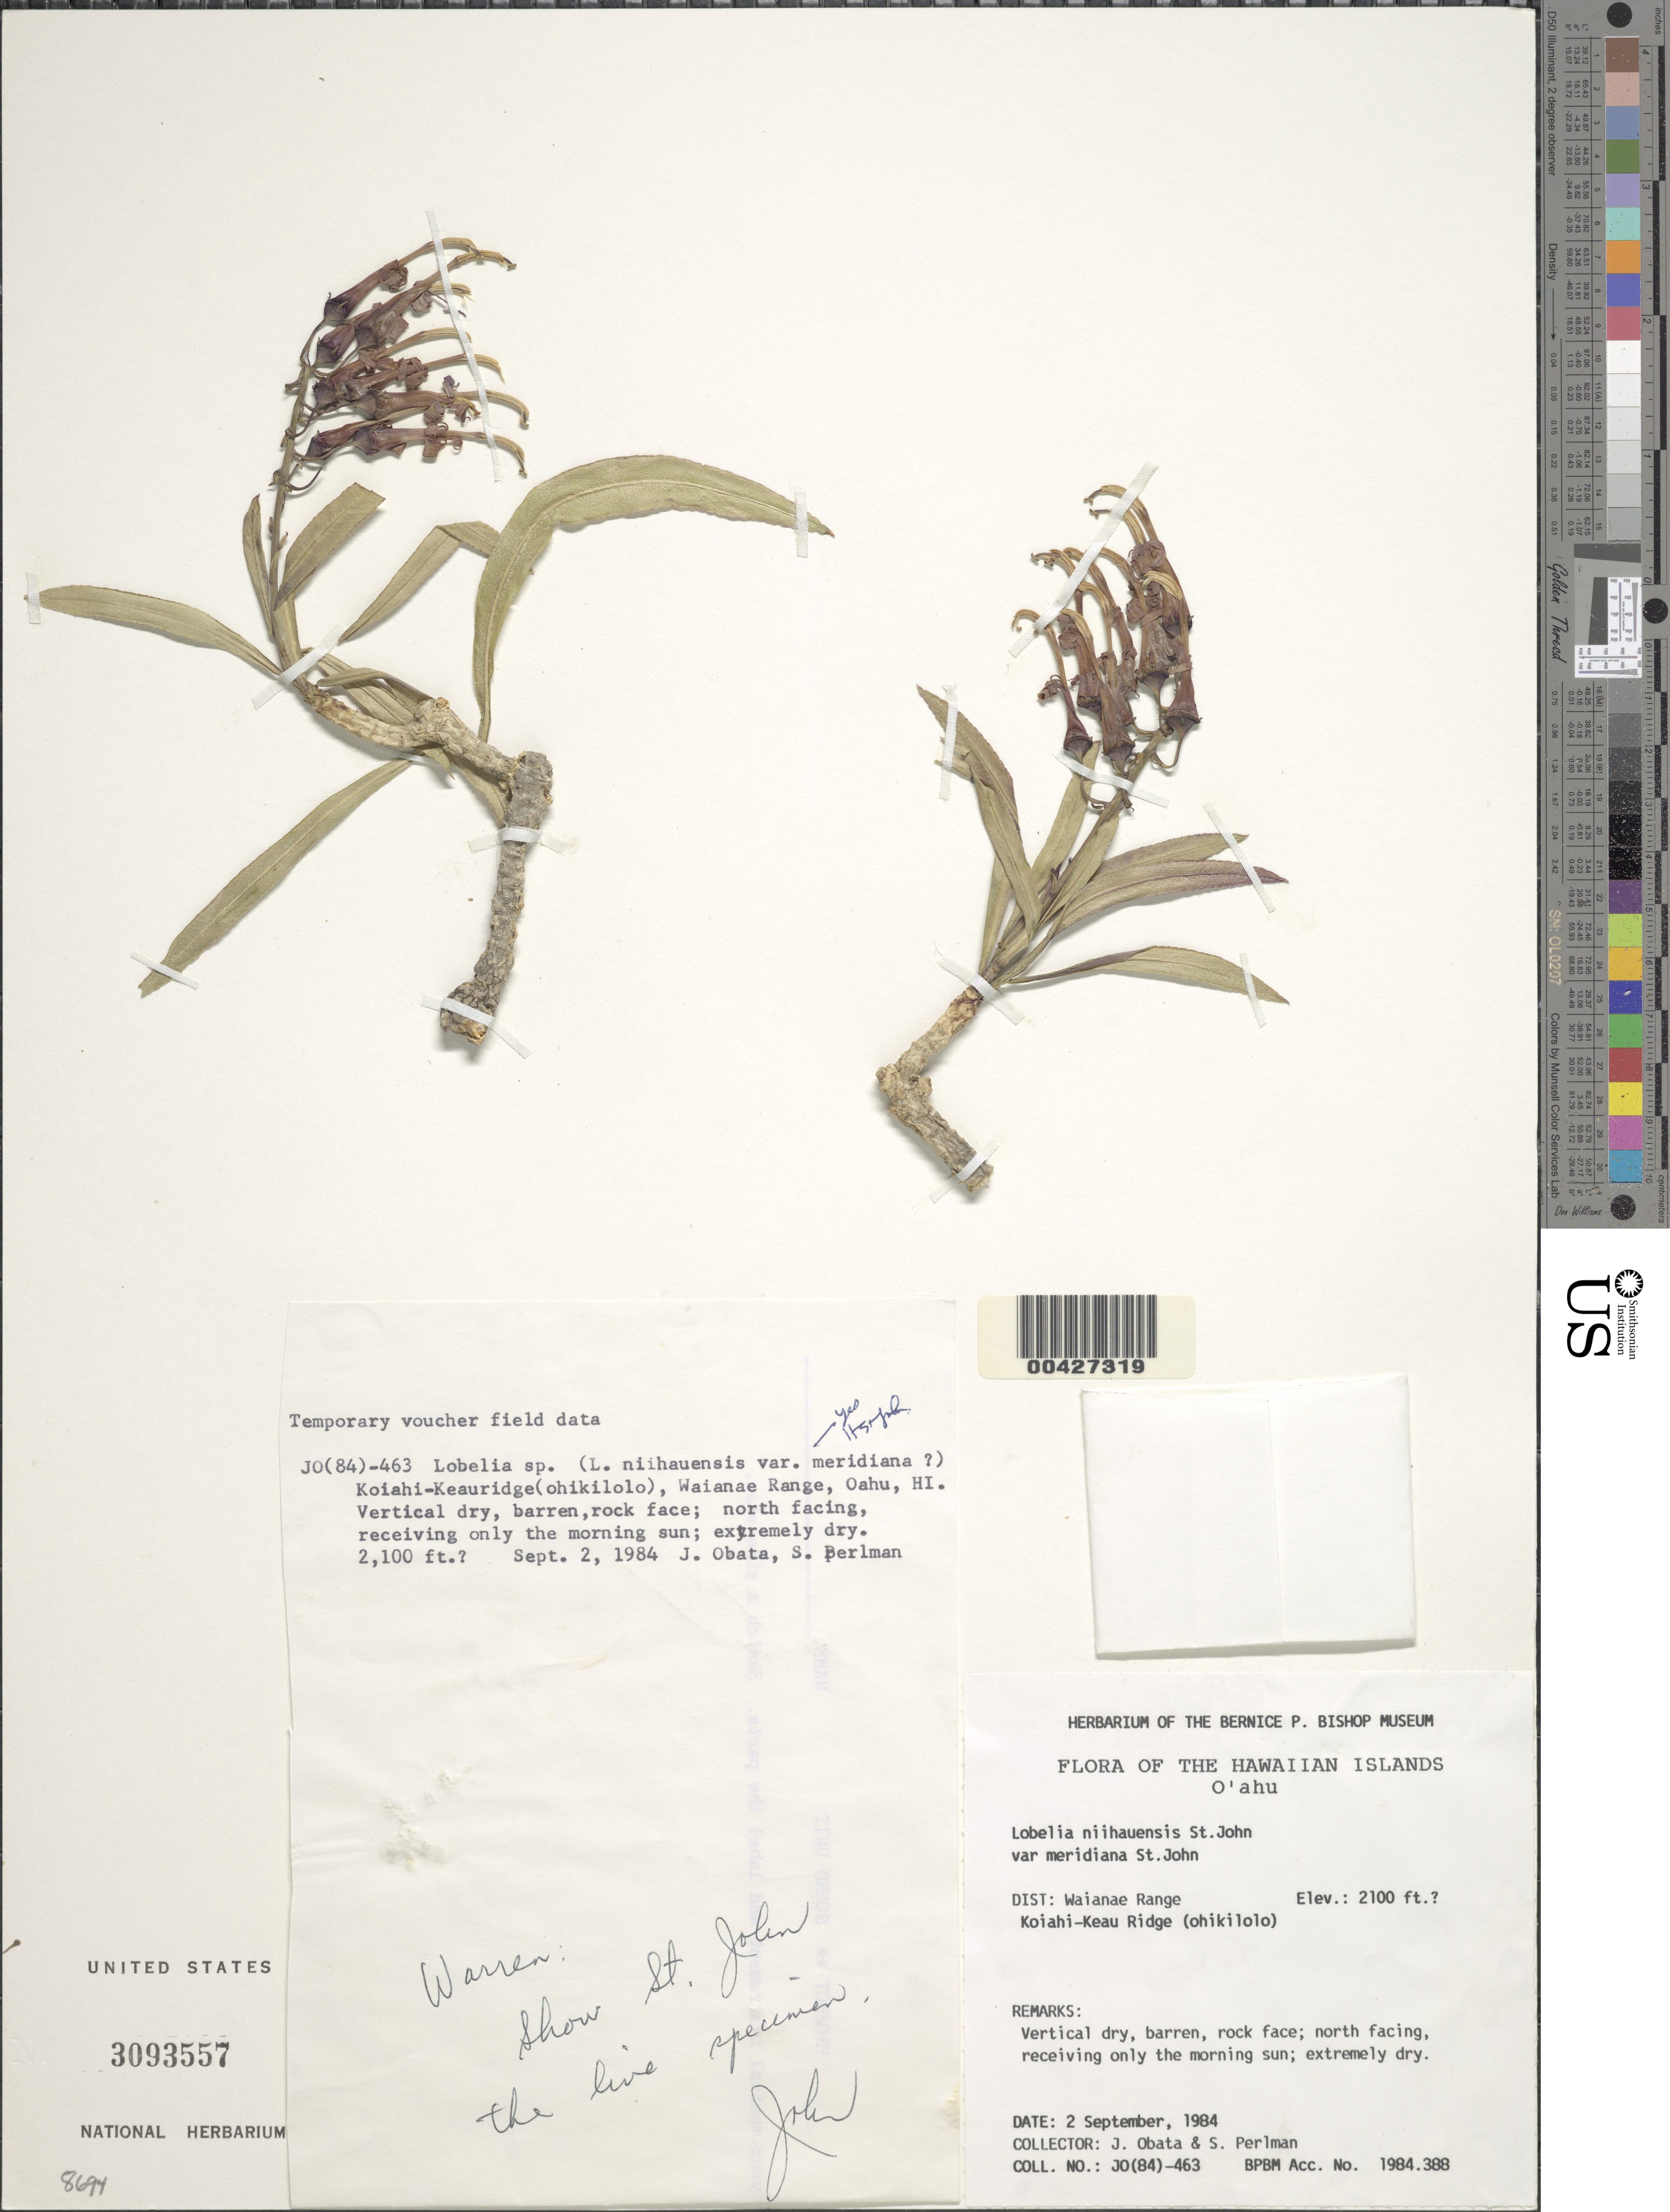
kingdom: Plantae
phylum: Tracheophyta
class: Magnoliopsida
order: Asterales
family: Campanulaceae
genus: Lobelia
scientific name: Lobelia niihauensis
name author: H. St. John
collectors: J. Obata & S. P. Perlman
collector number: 463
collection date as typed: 2 Sep 1984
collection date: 1984-09-02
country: United States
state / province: Hawaii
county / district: Honolulu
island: Oahu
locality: Waianae Range, Koiahi-Keau Ridge (ohikilolo)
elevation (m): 640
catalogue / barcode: US 3093557